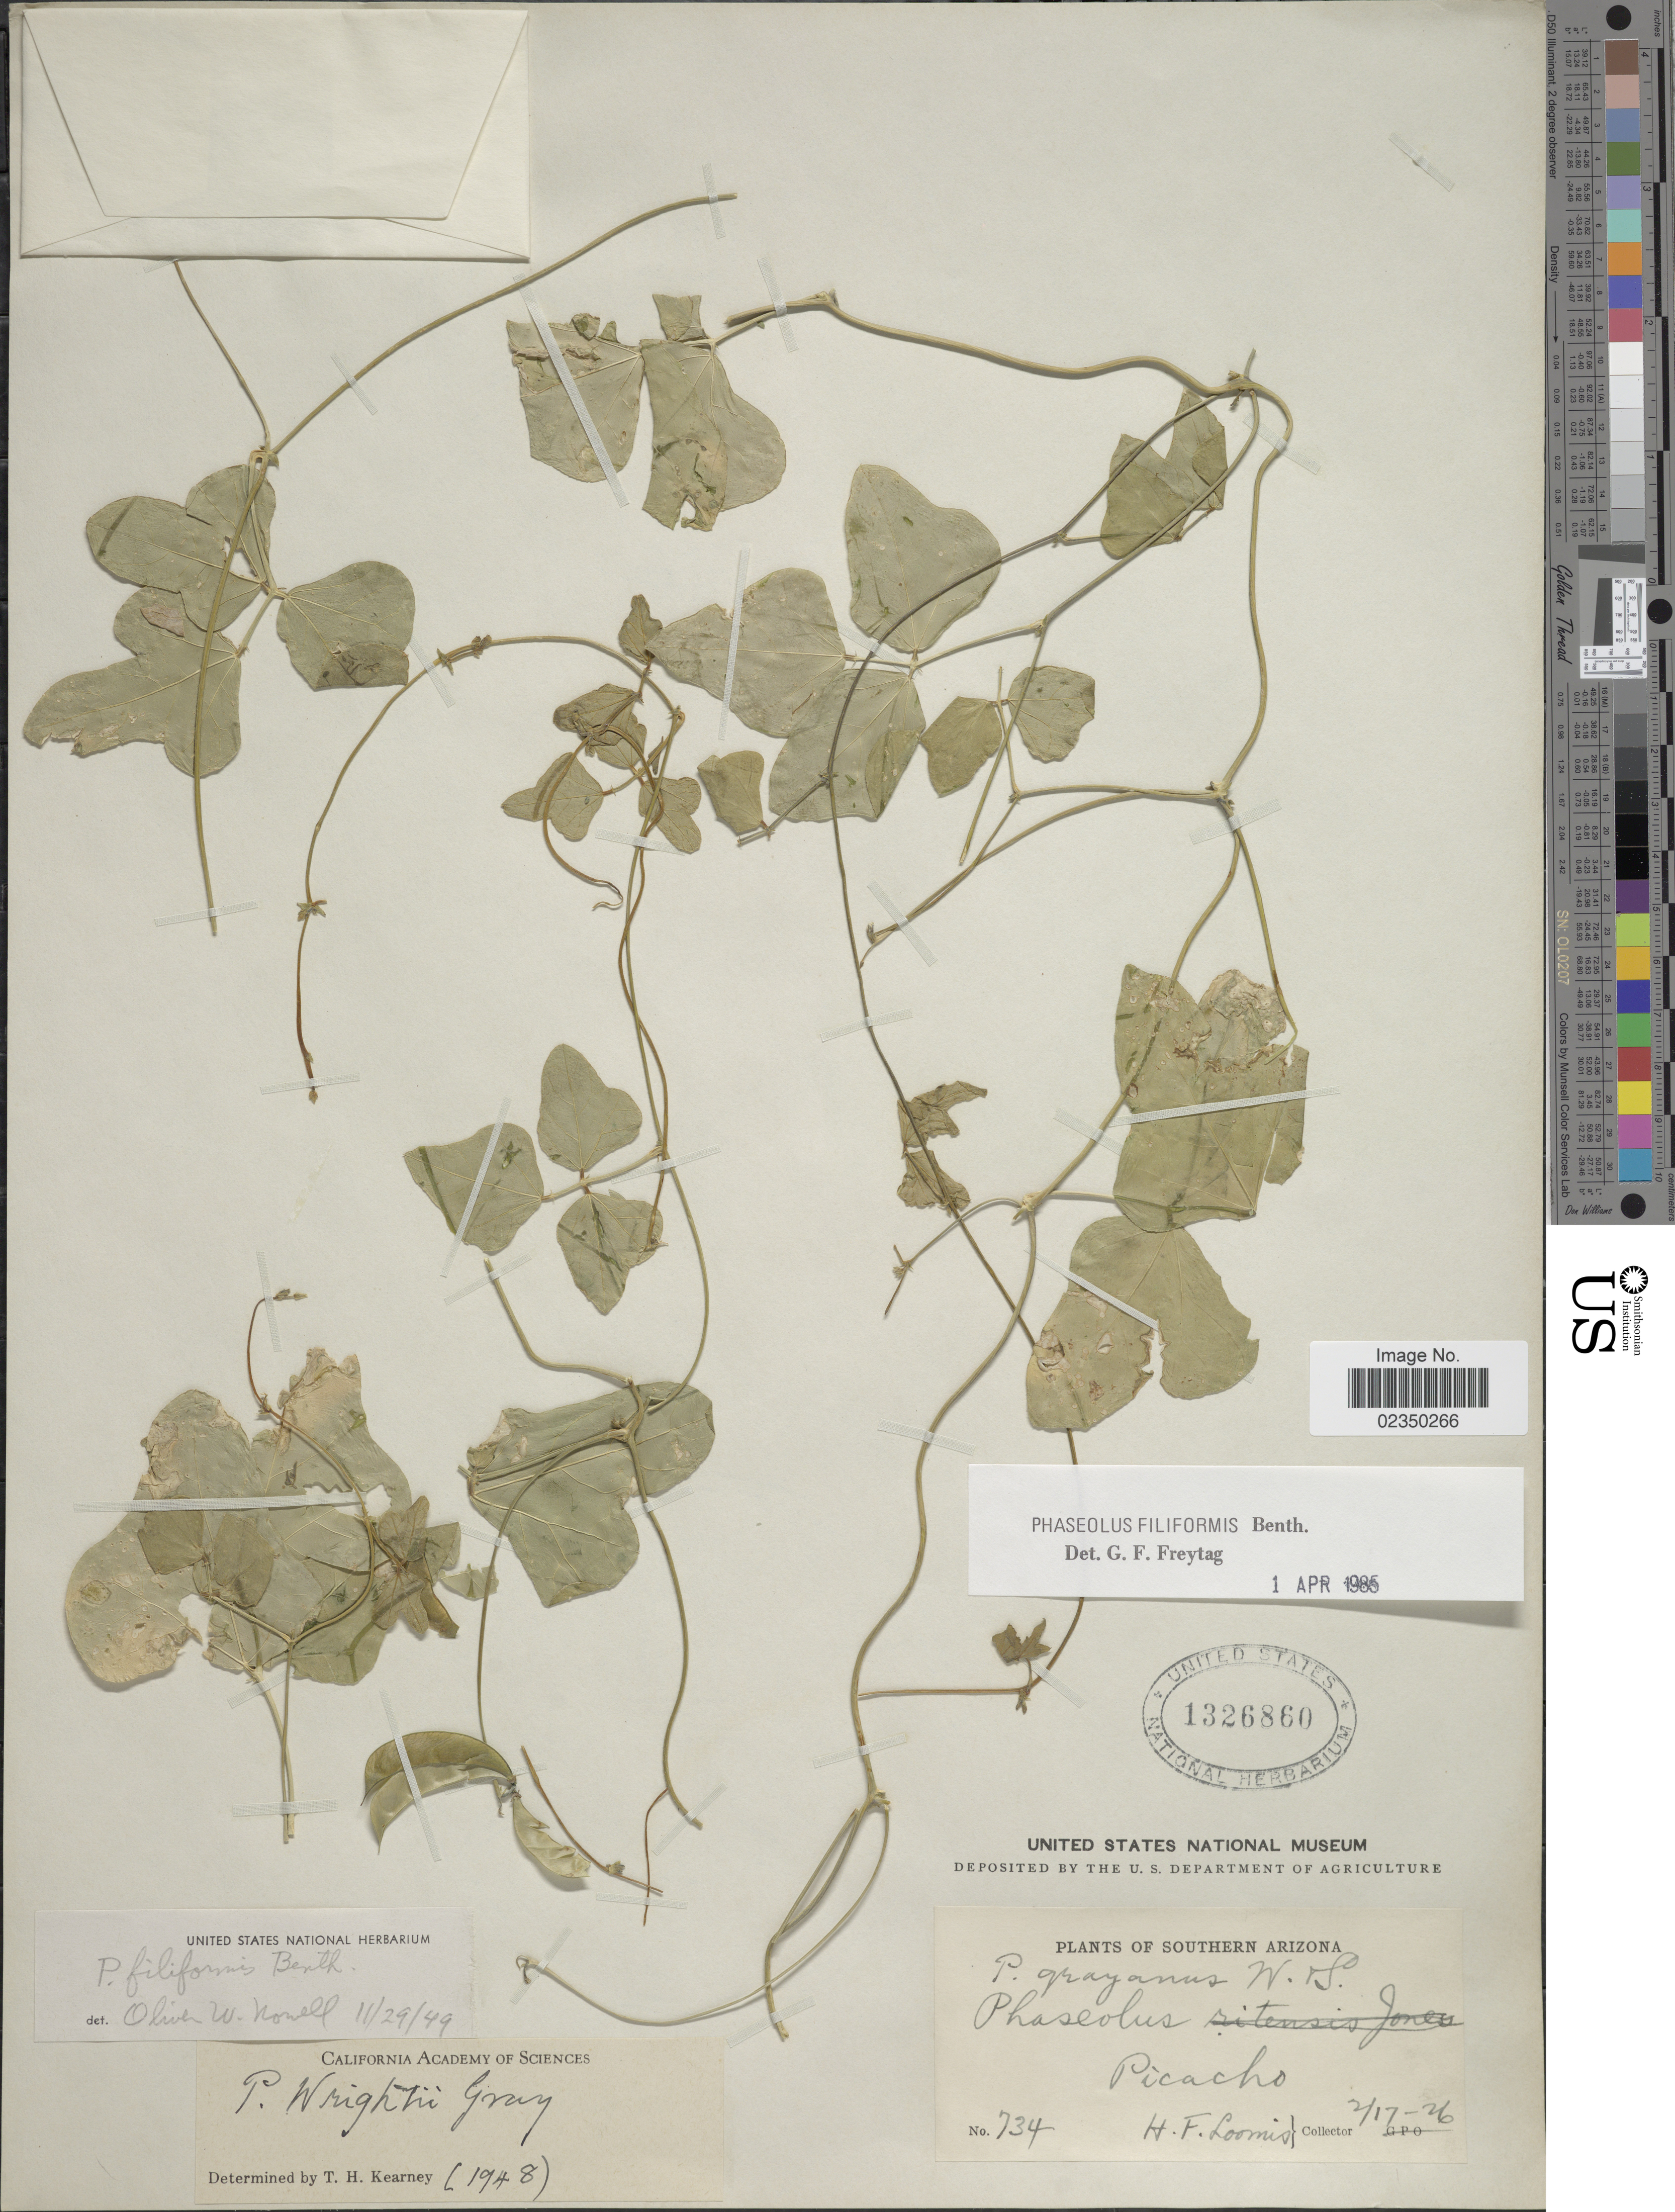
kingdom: Plantae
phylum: Tracheophyta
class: Magnoliopsida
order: Fabales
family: Fabaceae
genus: Phaseolus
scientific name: Phaseolus filiformis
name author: Benth.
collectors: H. F. Loomis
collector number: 734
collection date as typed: Transcribed d/m/y: 17/2/26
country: United States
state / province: Arizona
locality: Southern Arizona, Picacho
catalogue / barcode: US 1326860